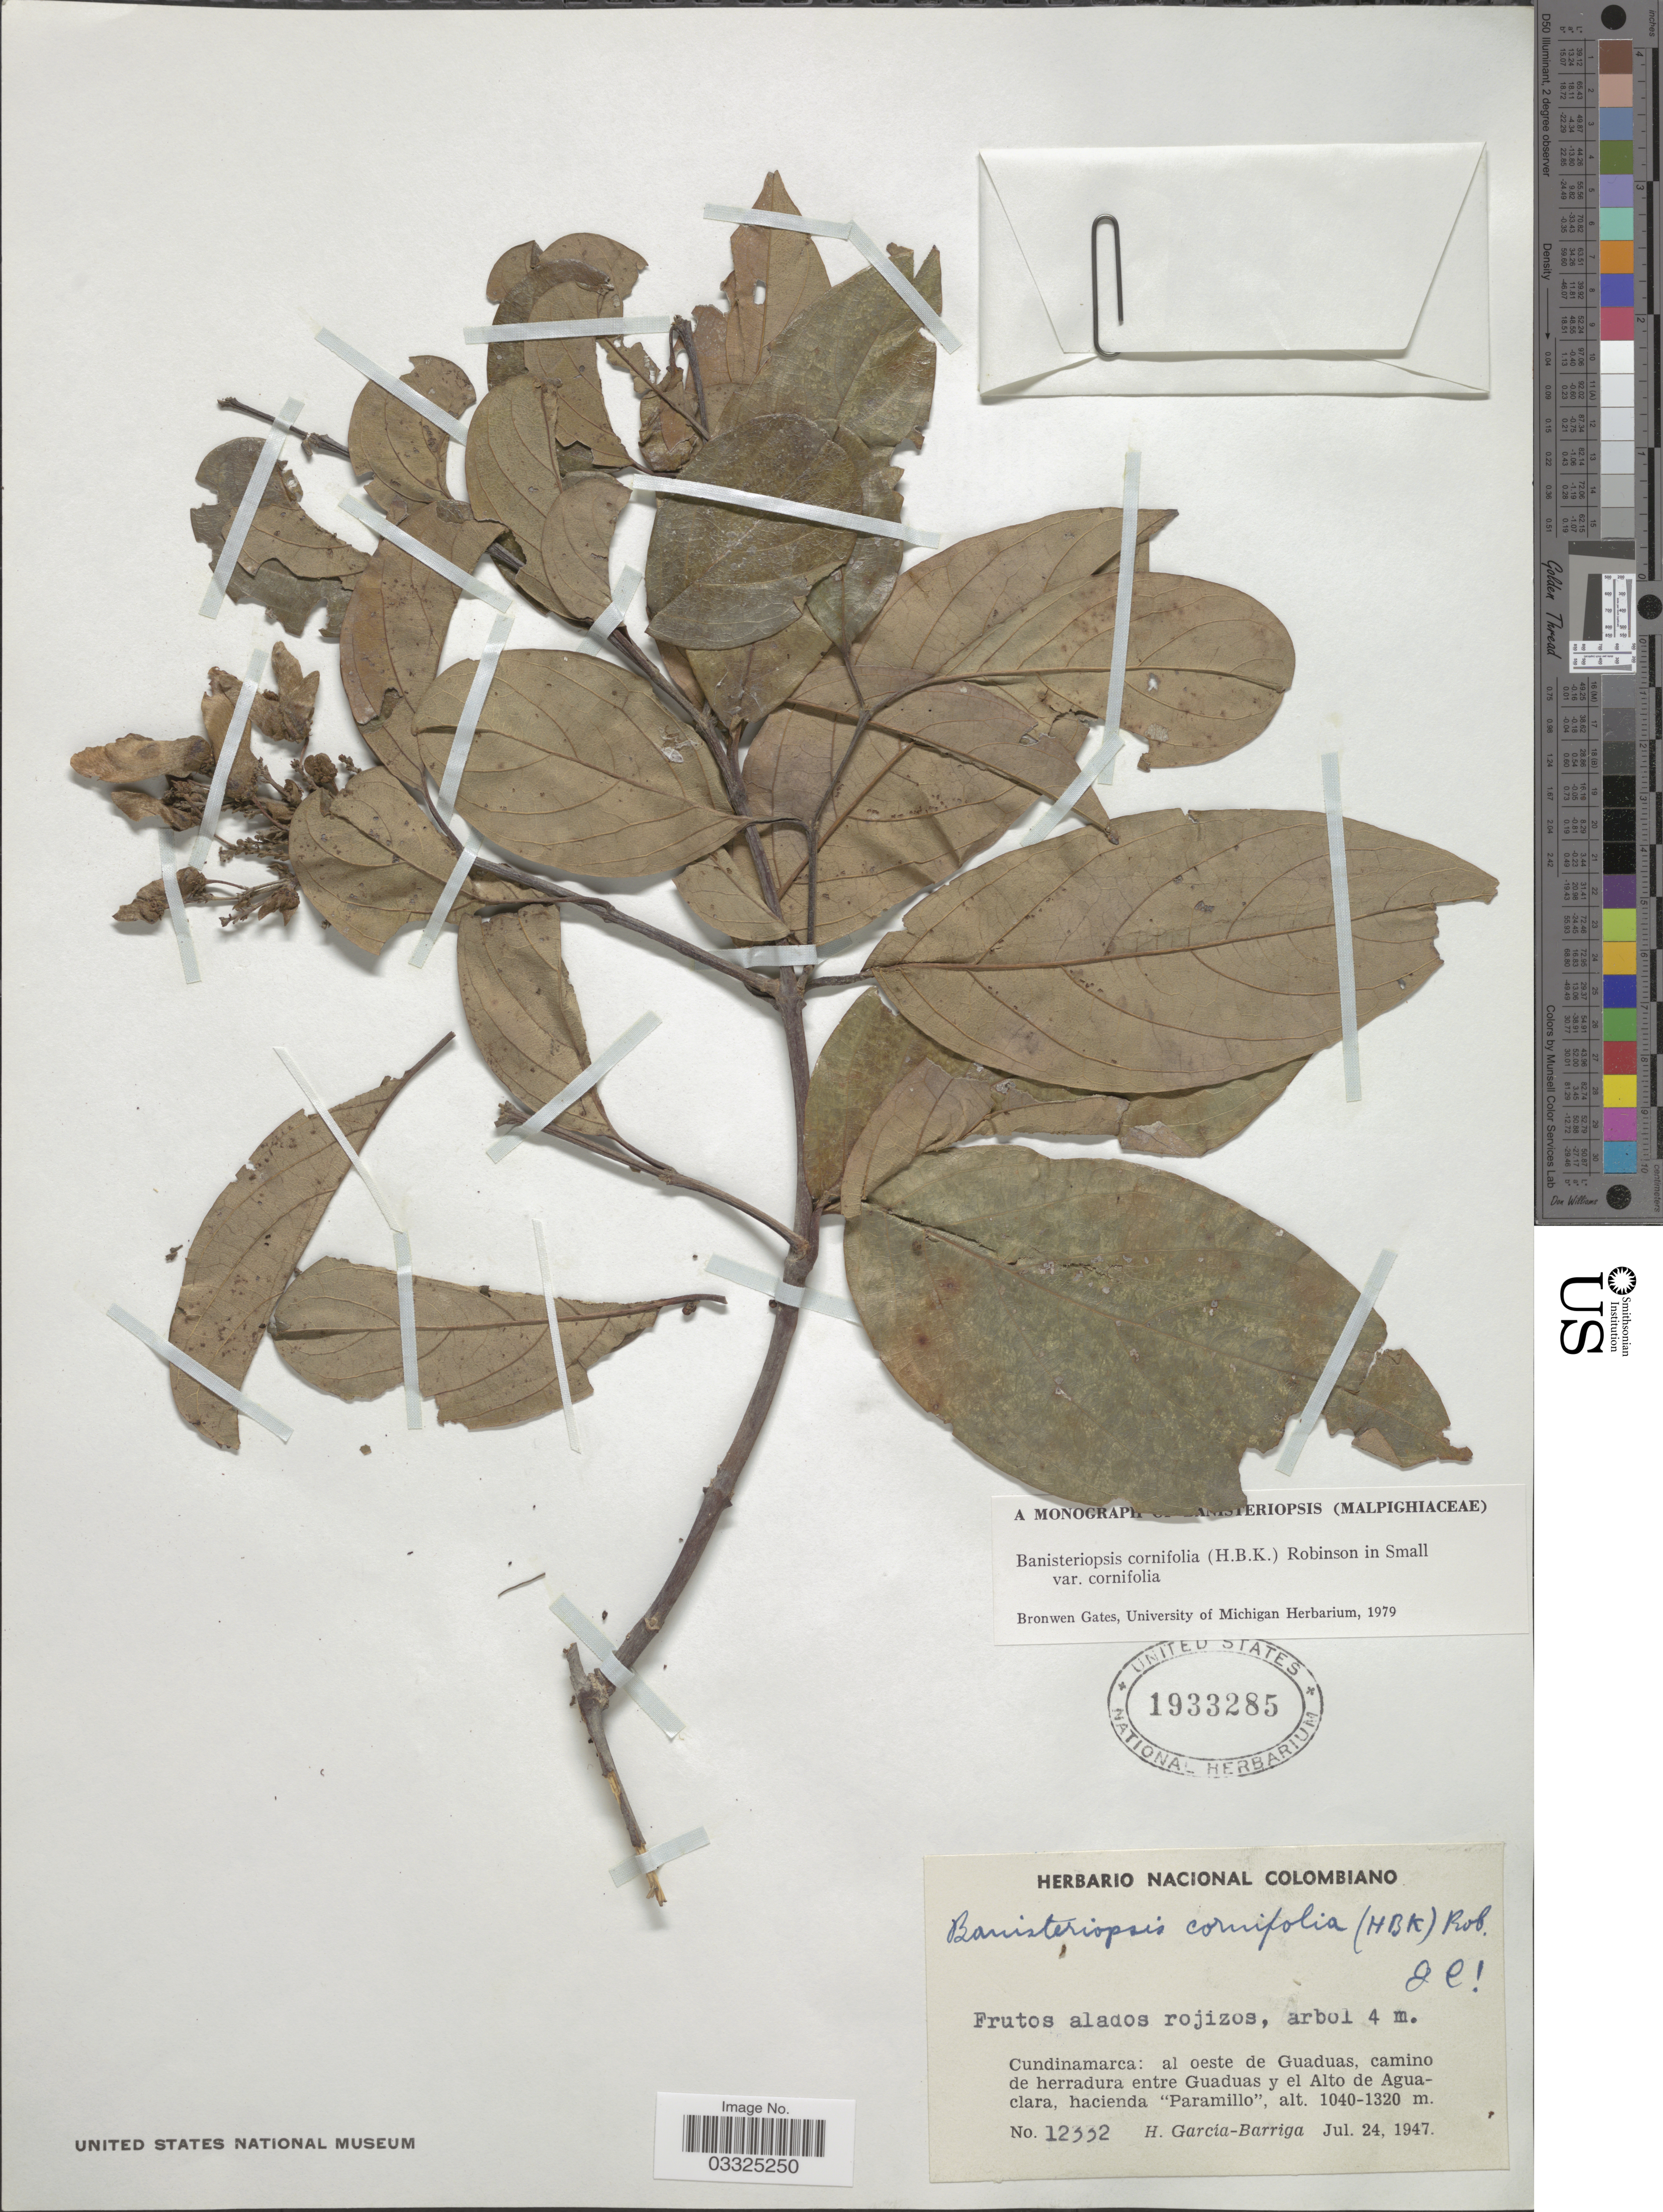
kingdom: Plantae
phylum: Tracheophyta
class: Magnoliopsida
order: Malpighiales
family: Malpighiaceae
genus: Bronwenia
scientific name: Bronwenia cornifolia var. cornifolia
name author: (Kunth) W.R. Anderson & C. Davis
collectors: H. García Barriga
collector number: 12332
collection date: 1947-07-24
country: Colombia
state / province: Cundinamarca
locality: Al oeste de Guaduas, camino de herradura entre Guaduas y el Alto de Aguaclara, hacienda "Paramillo".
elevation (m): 1040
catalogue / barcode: US 1933285